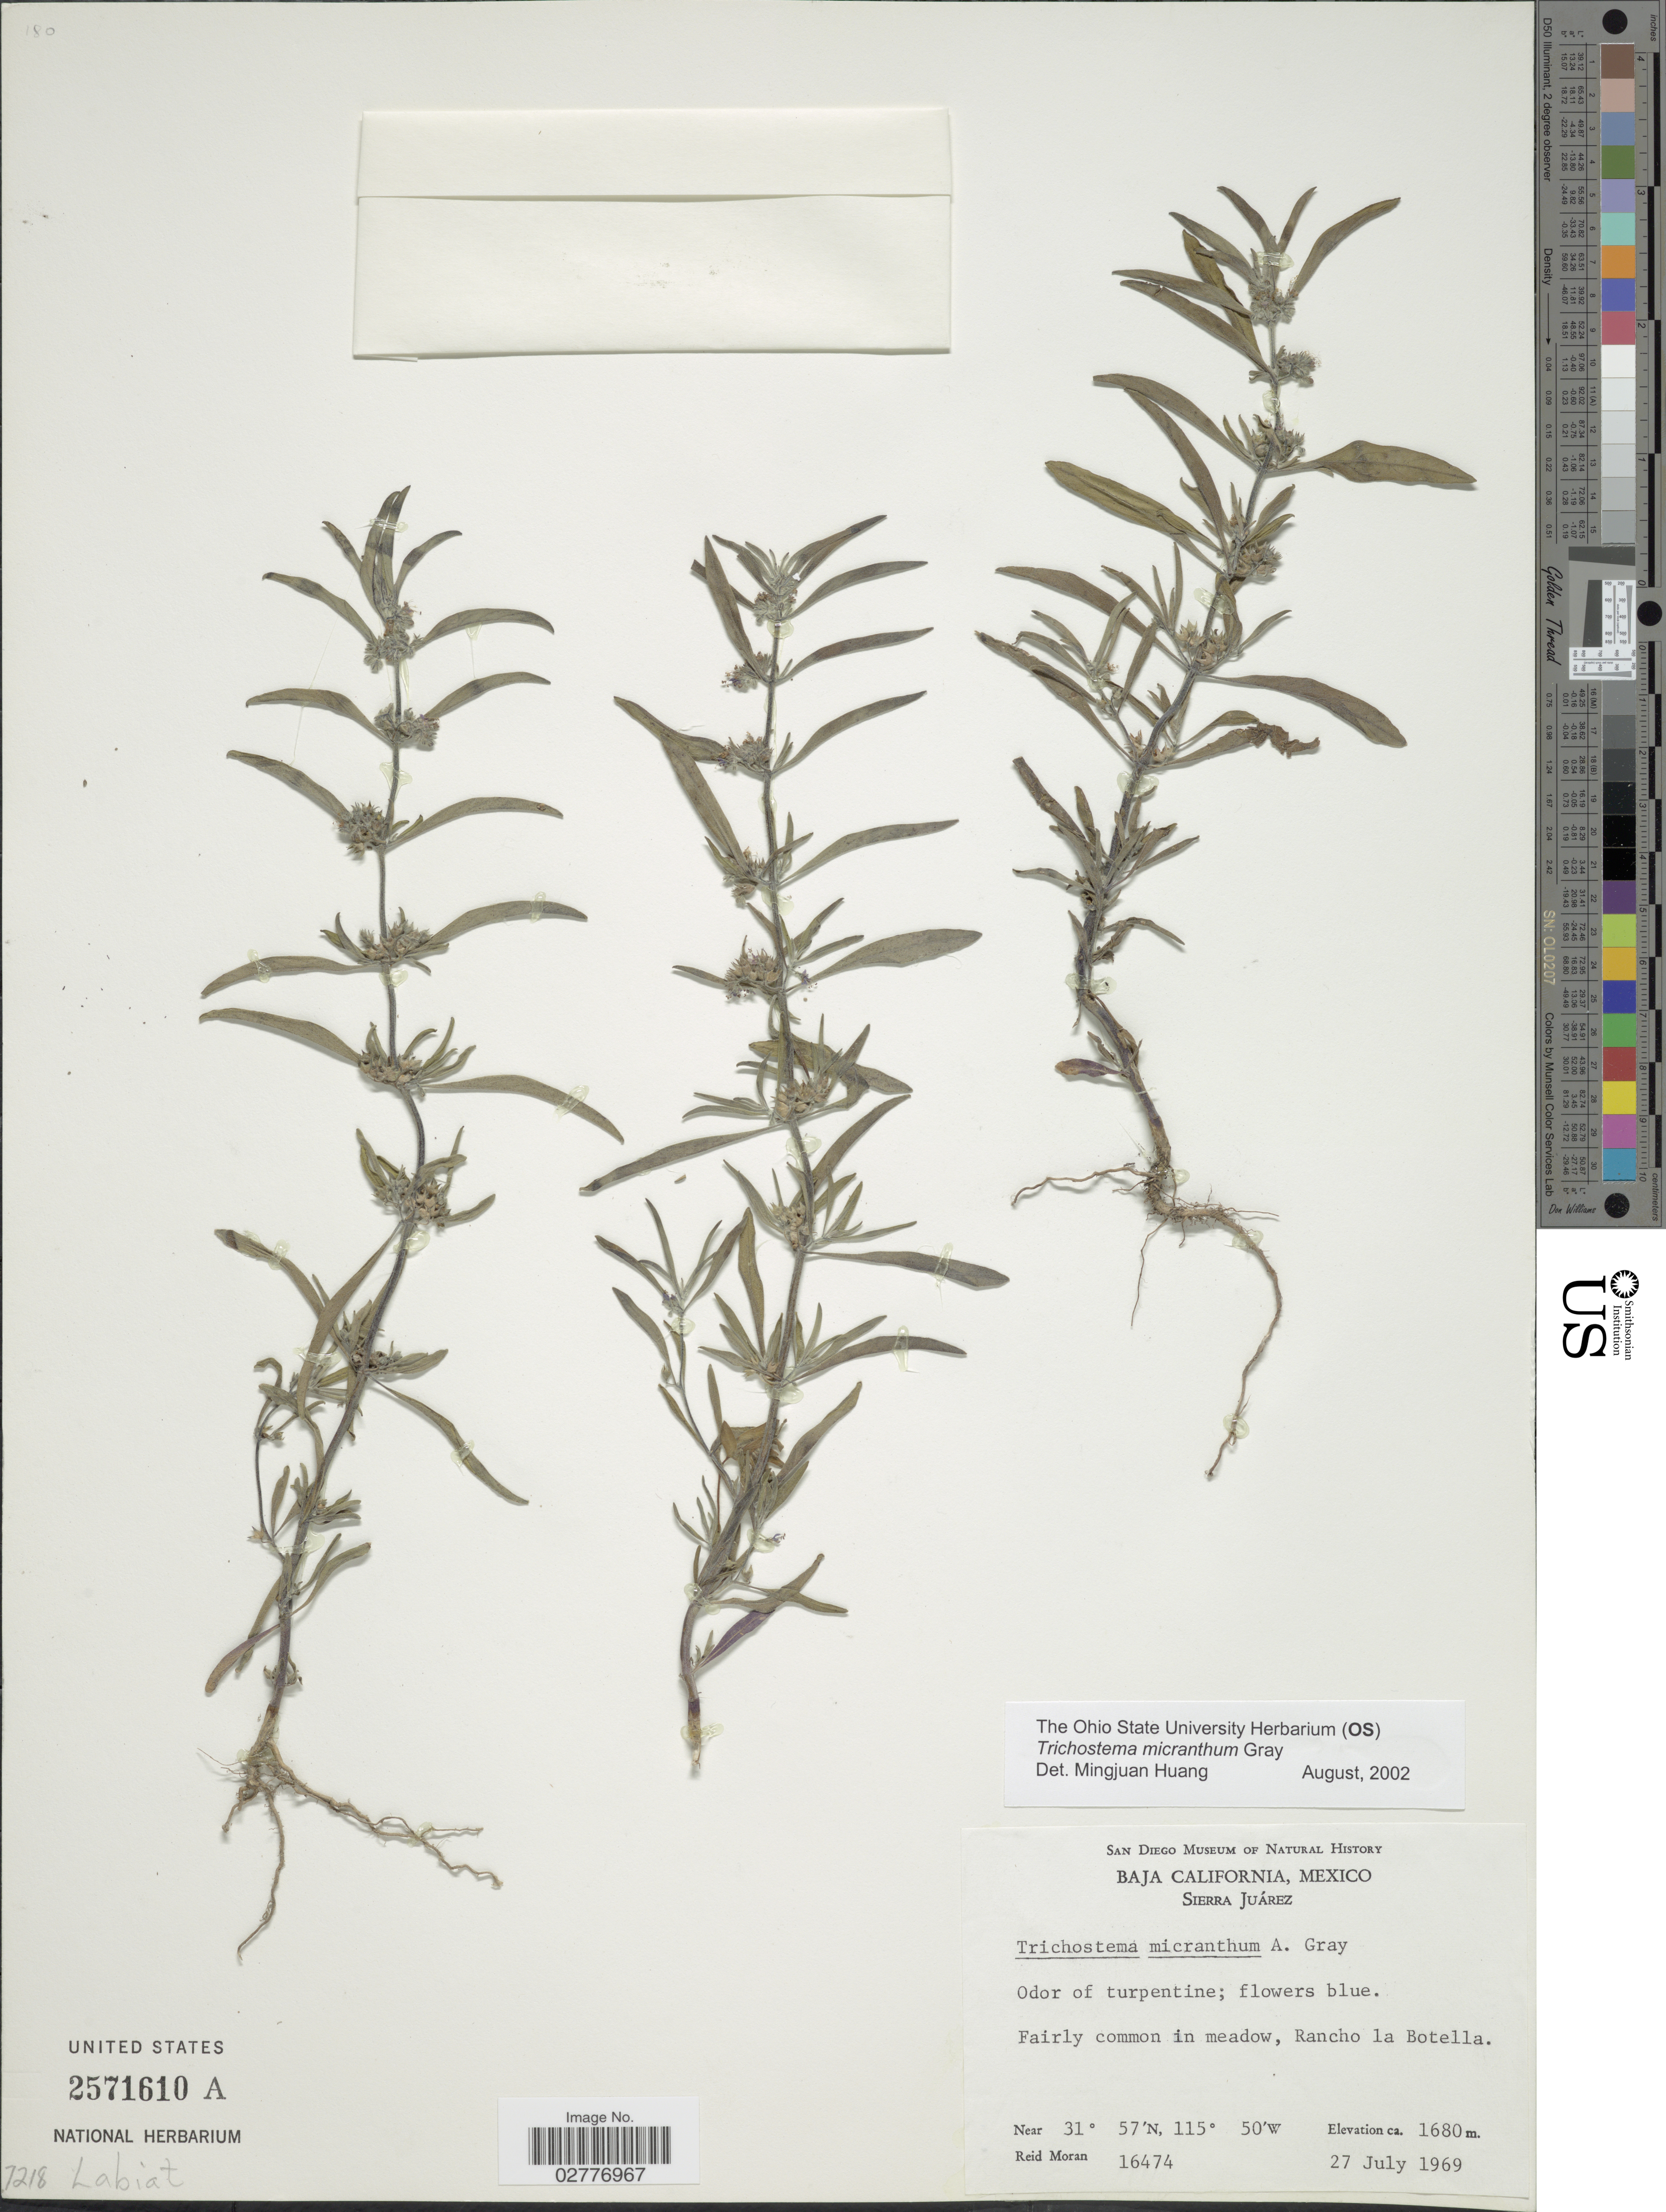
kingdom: Plantae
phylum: Tracheophyta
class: Magnoliopsida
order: Lamiales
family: Lamiaceae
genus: Trichostema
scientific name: Trichostema micranthum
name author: A. Gray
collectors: R. V. Moran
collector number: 16474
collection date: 1969-07-27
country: Mexico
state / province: Baja California Norte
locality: Sierra Juárez. Fairly common in meadow, Rancho la Botella.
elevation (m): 1680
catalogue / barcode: US 2571610A